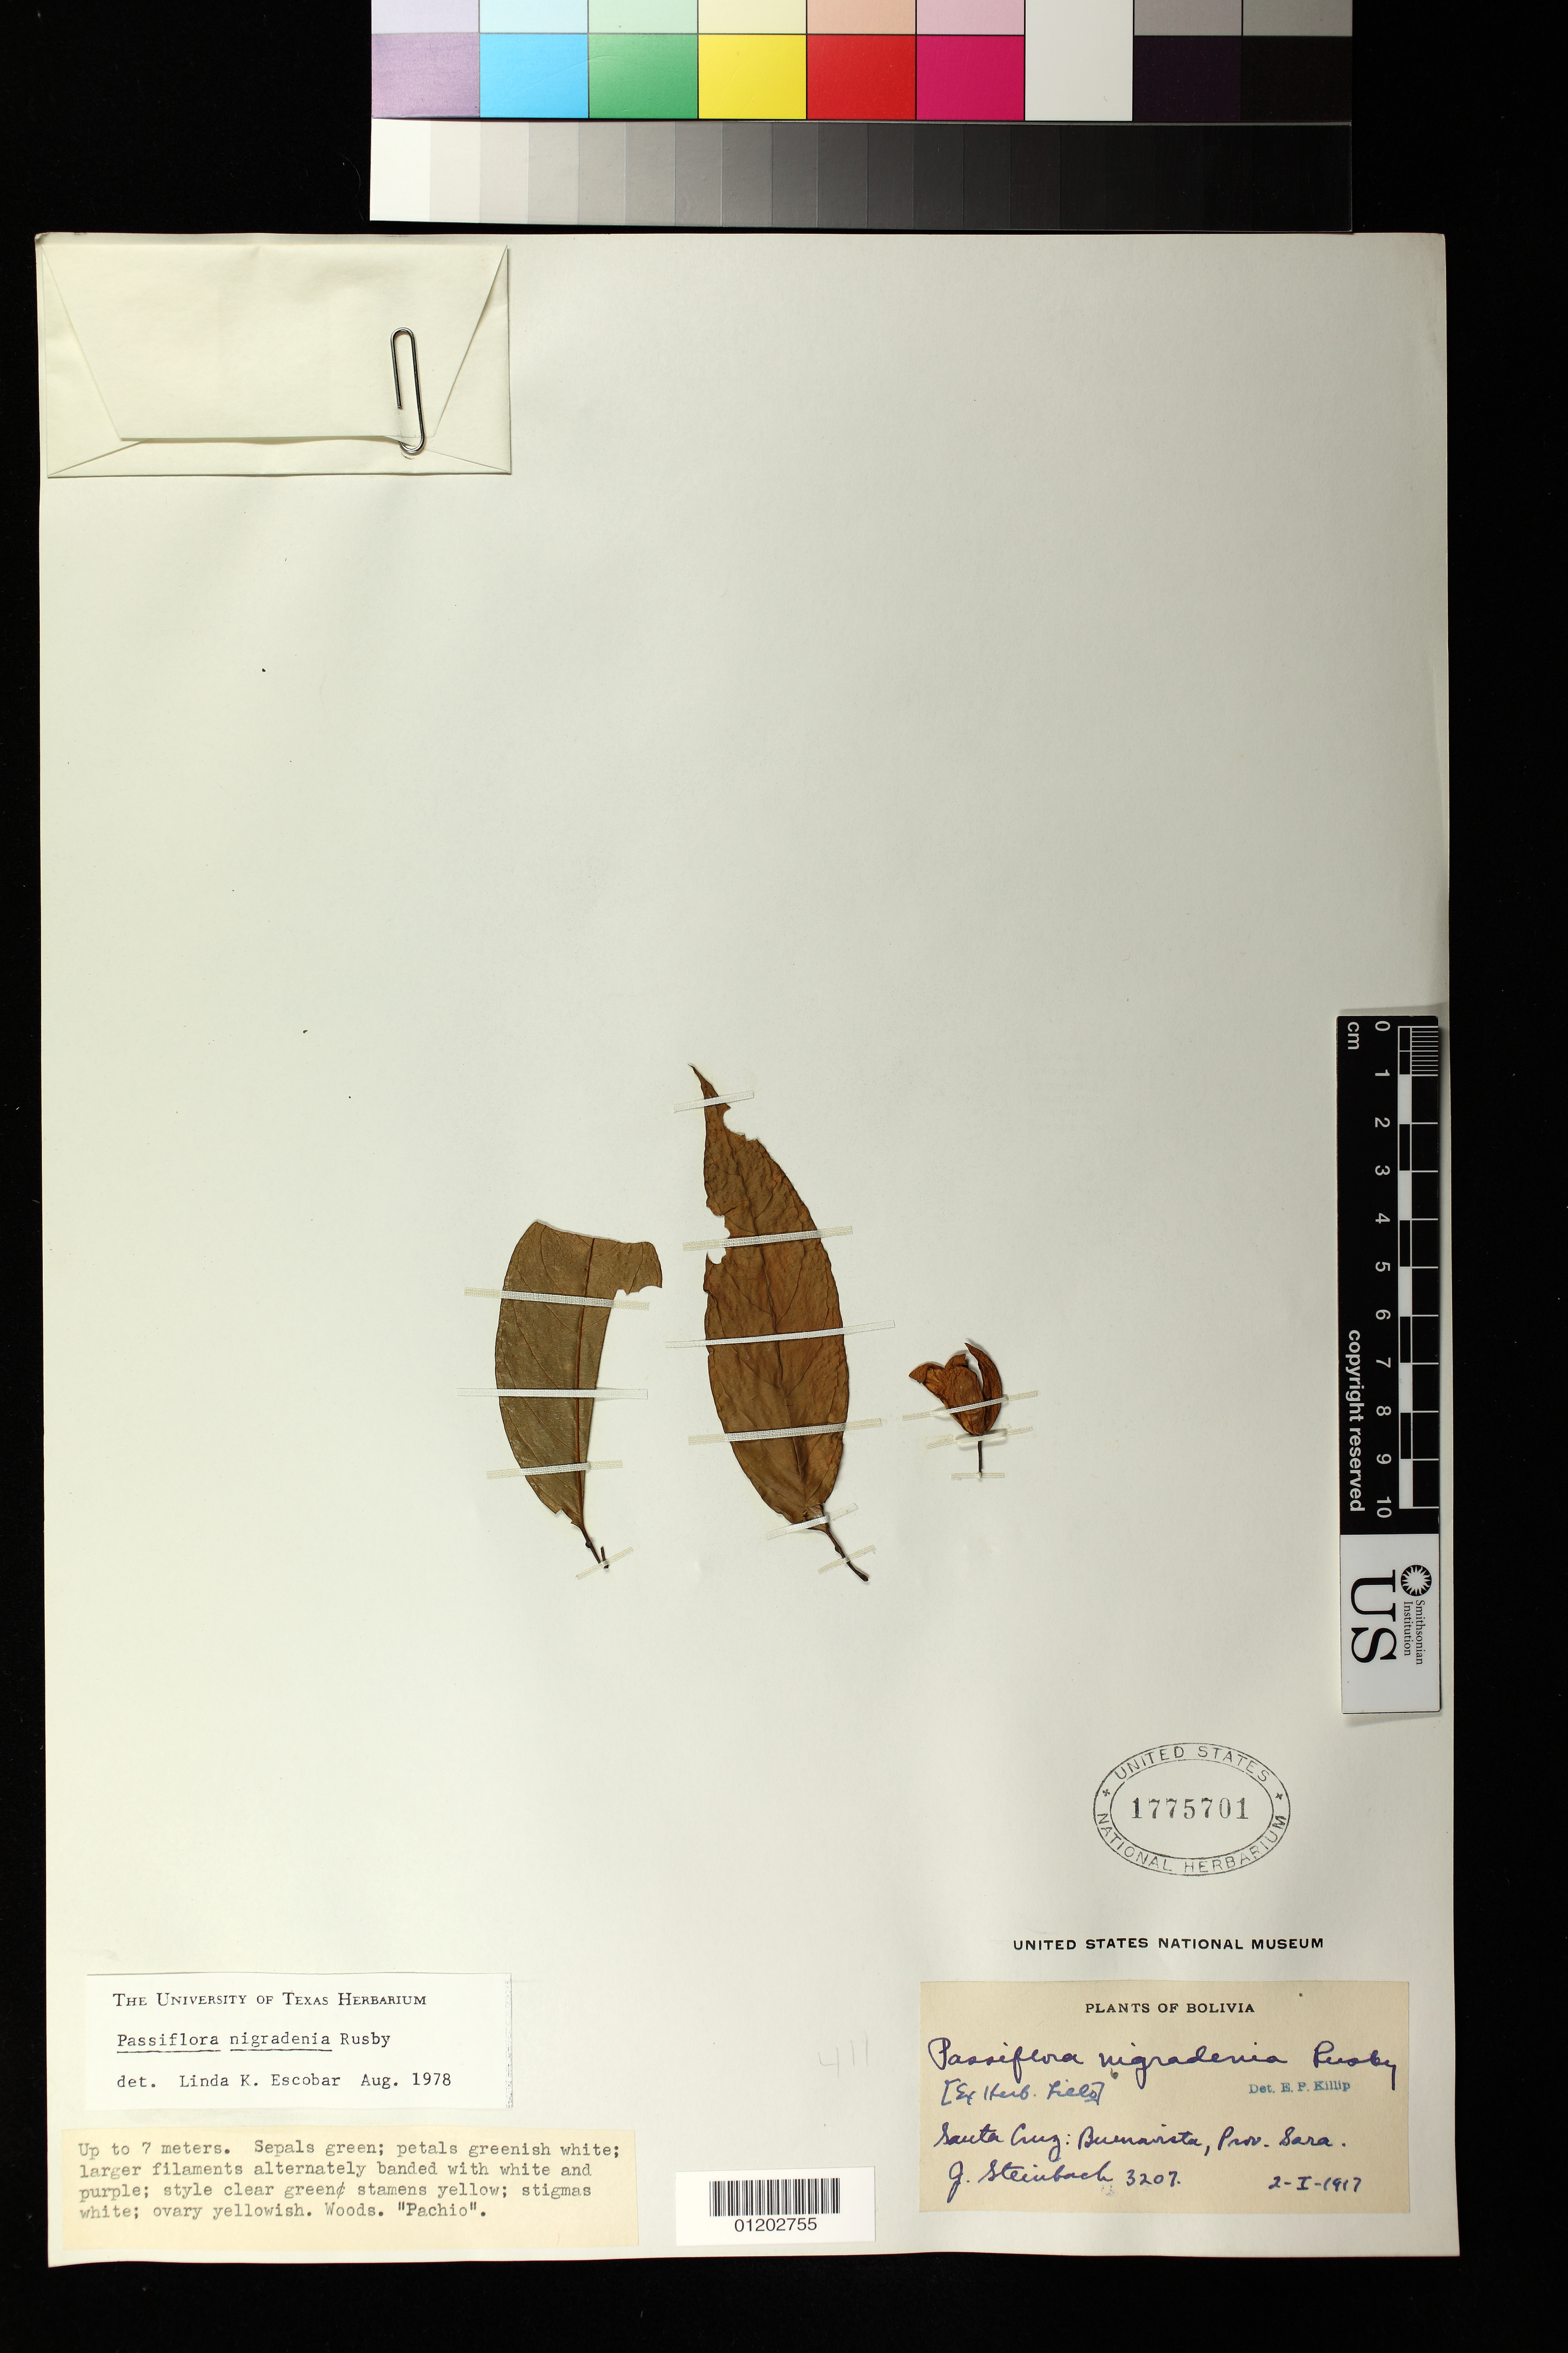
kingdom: Plantae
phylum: Tracheophyta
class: Magnoliopsida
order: Malpighiales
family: Passifloraceae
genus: Passiflora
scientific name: Passiflora nigradenia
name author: Rusby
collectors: J. Steinbach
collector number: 3207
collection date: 1917-01-02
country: Bolivia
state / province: Santa Cruz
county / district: Sara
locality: Buena Vista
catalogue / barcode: US 1775701